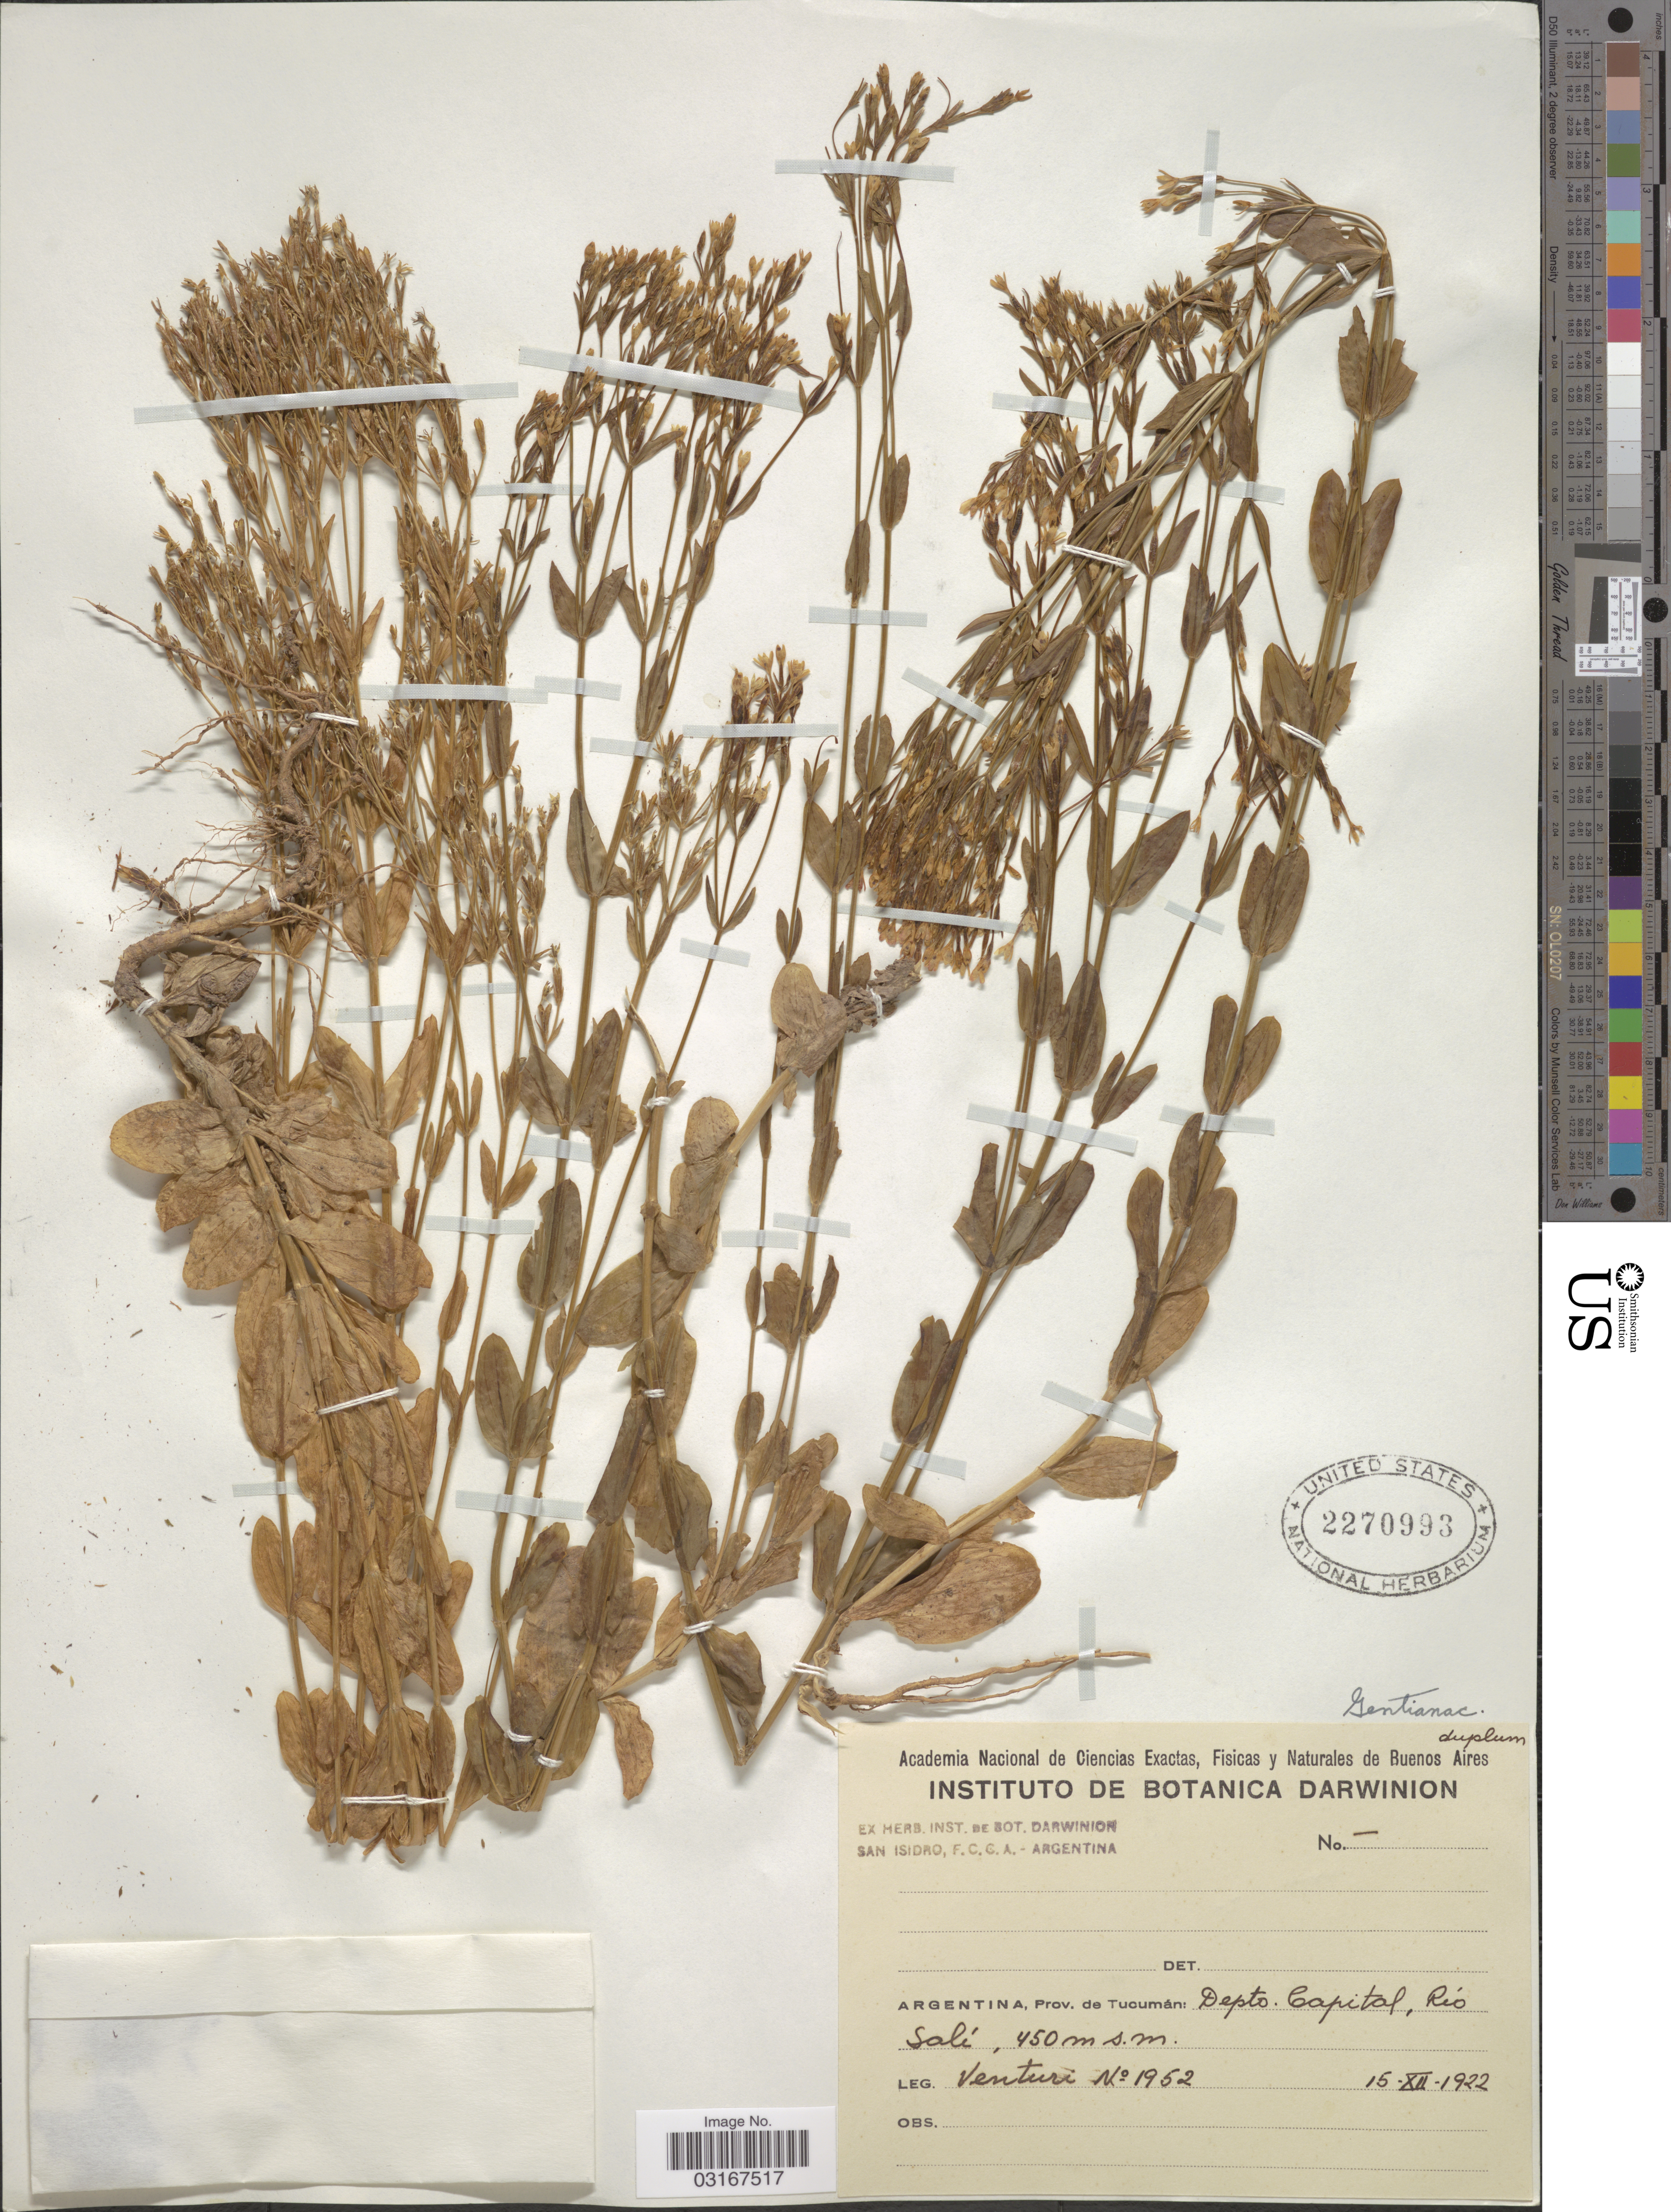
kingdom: Plantae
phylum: Tracheophyta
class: Magnoliopsida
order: Gentianales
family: Gentianaceae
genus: Centaurium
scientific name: Centaurium sp.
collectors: Venturi, --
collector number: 1952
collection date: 1922-12-15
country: Argentina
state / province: Tucuman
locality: Depto. Capital, Río Salí.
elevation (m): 450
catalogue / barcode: US 2270993